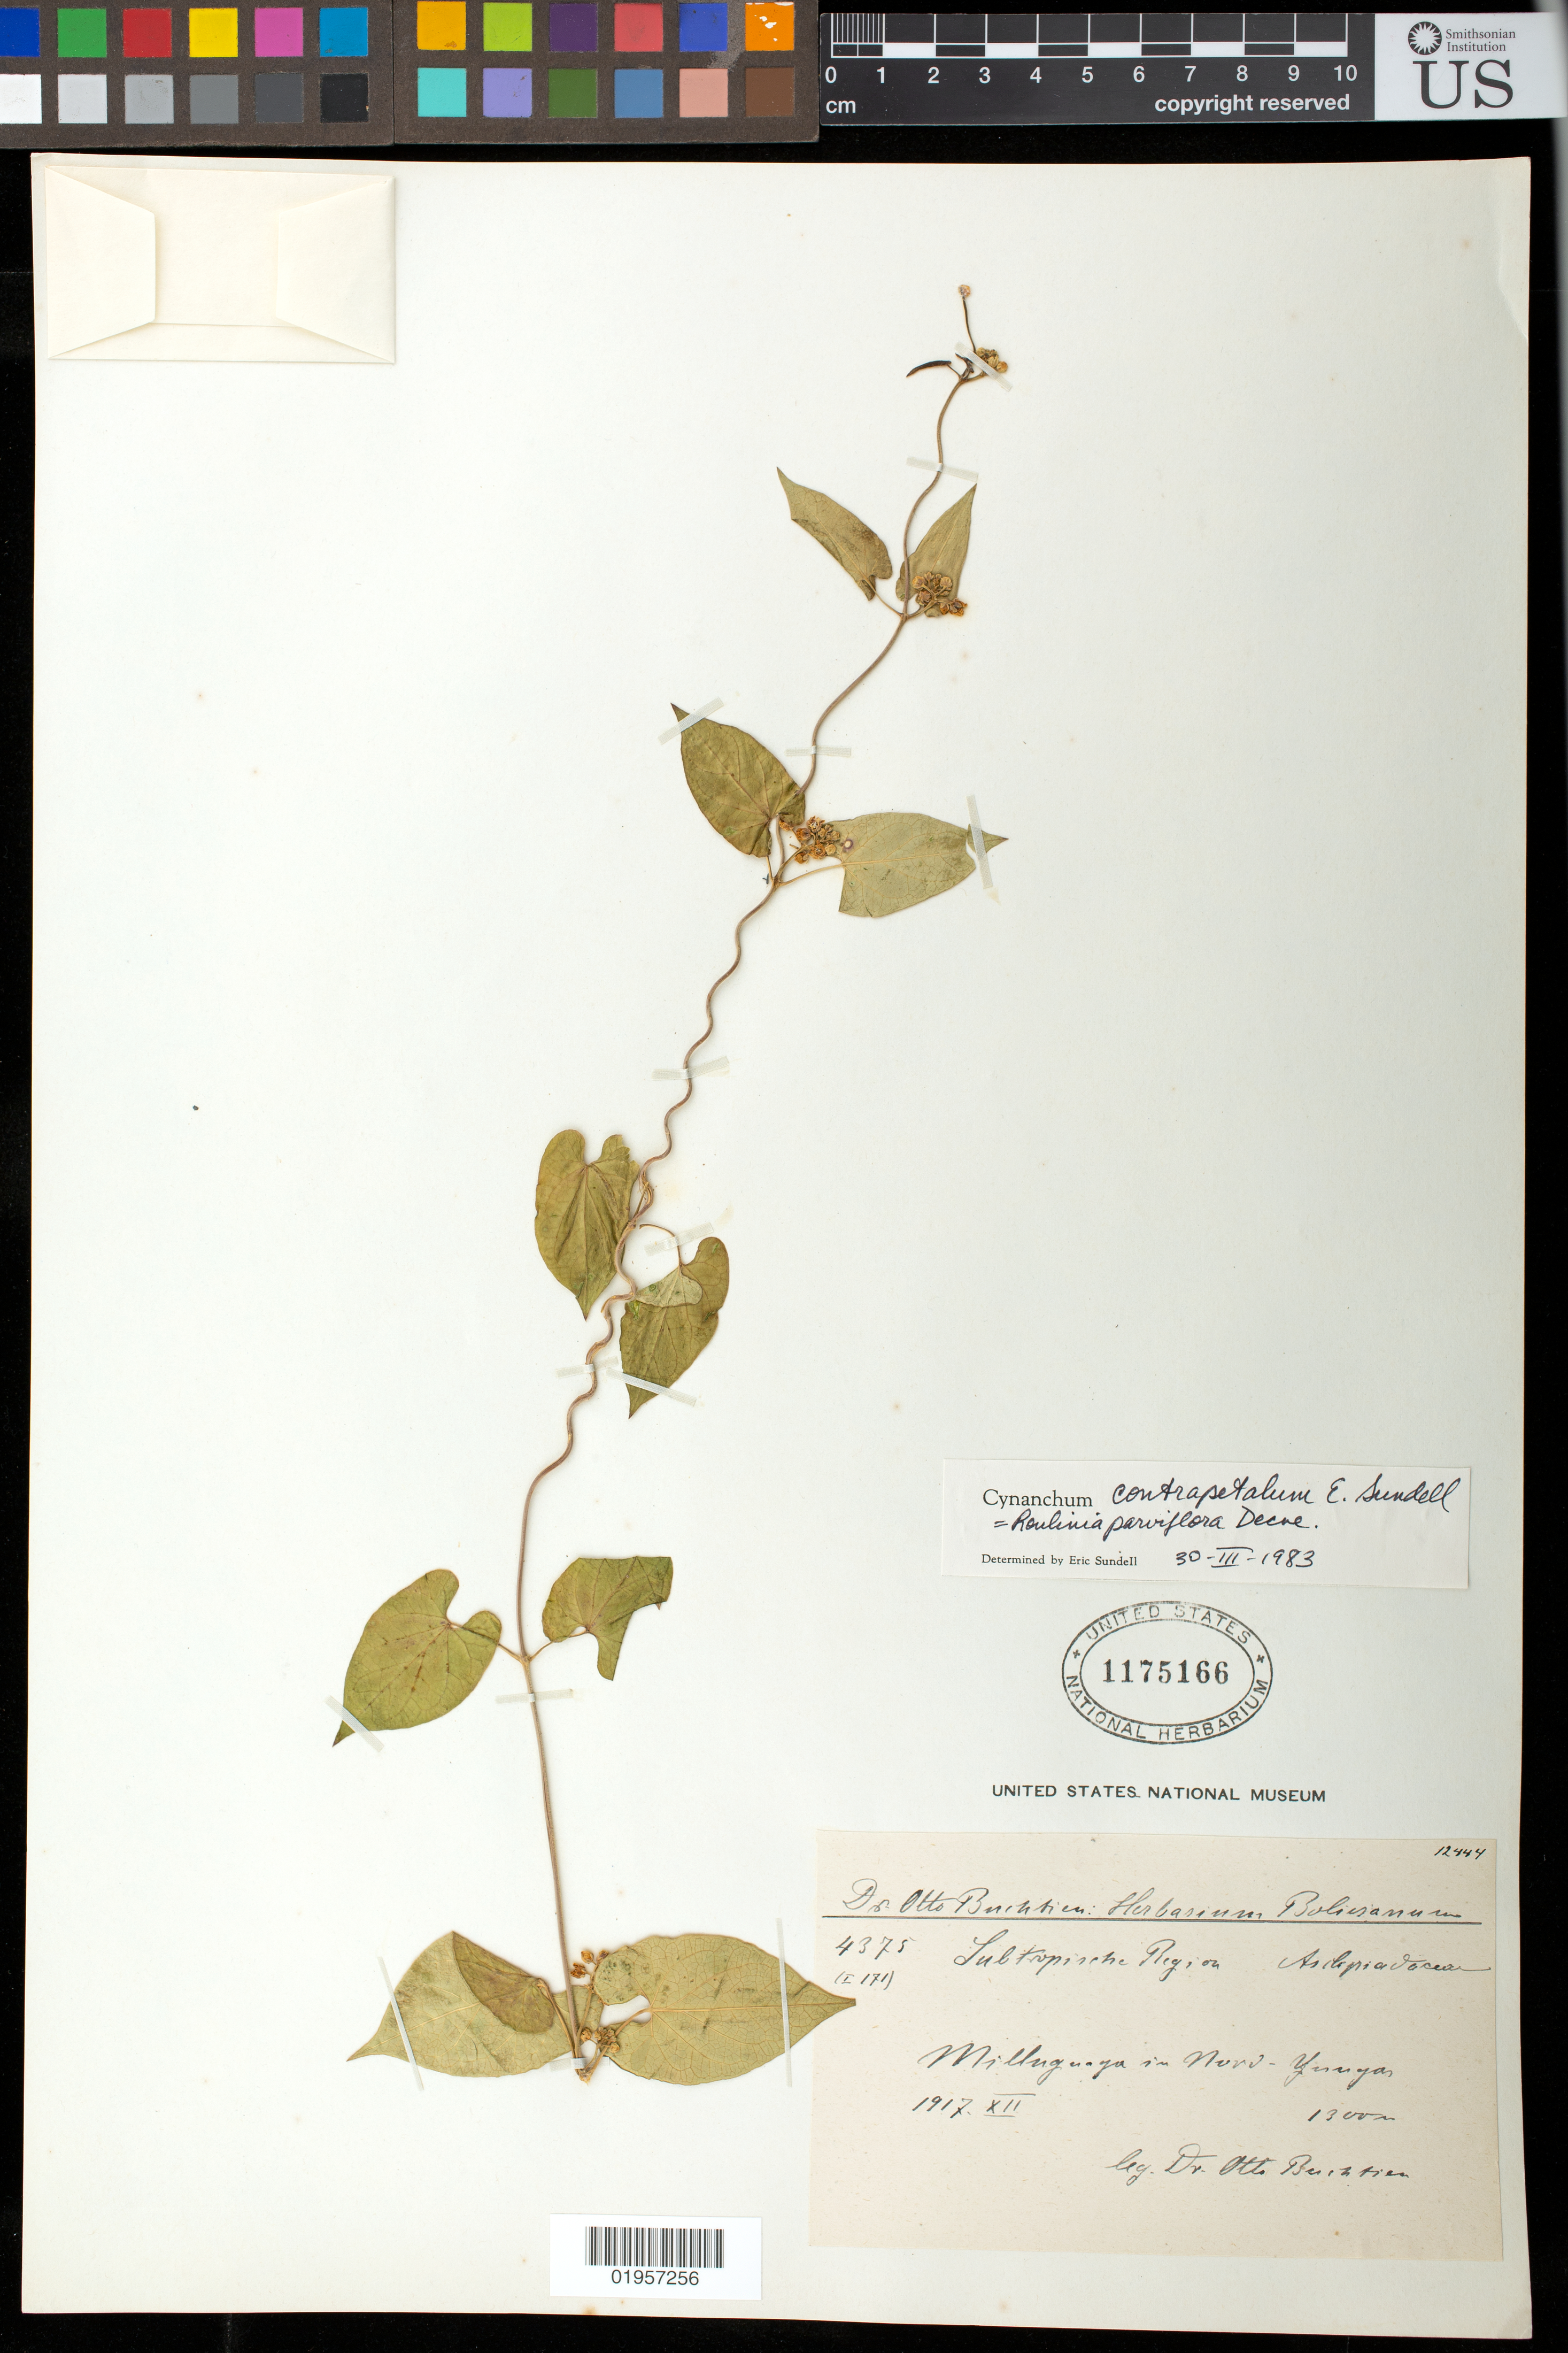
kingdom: Plantae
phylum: Tracheophyta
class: Magnoliopsida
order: Gentianales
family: Apocynaceae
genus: Cynanchum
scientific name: Cynanchum contrapetalum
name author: Sundell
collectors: O. Buchtien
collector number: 4375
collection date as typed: Dec 1917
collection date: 1917-12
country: Bolivia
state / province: La Paz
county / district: Nor Yungas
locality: Milluguaya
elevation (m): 1300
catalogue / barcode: US 1175166